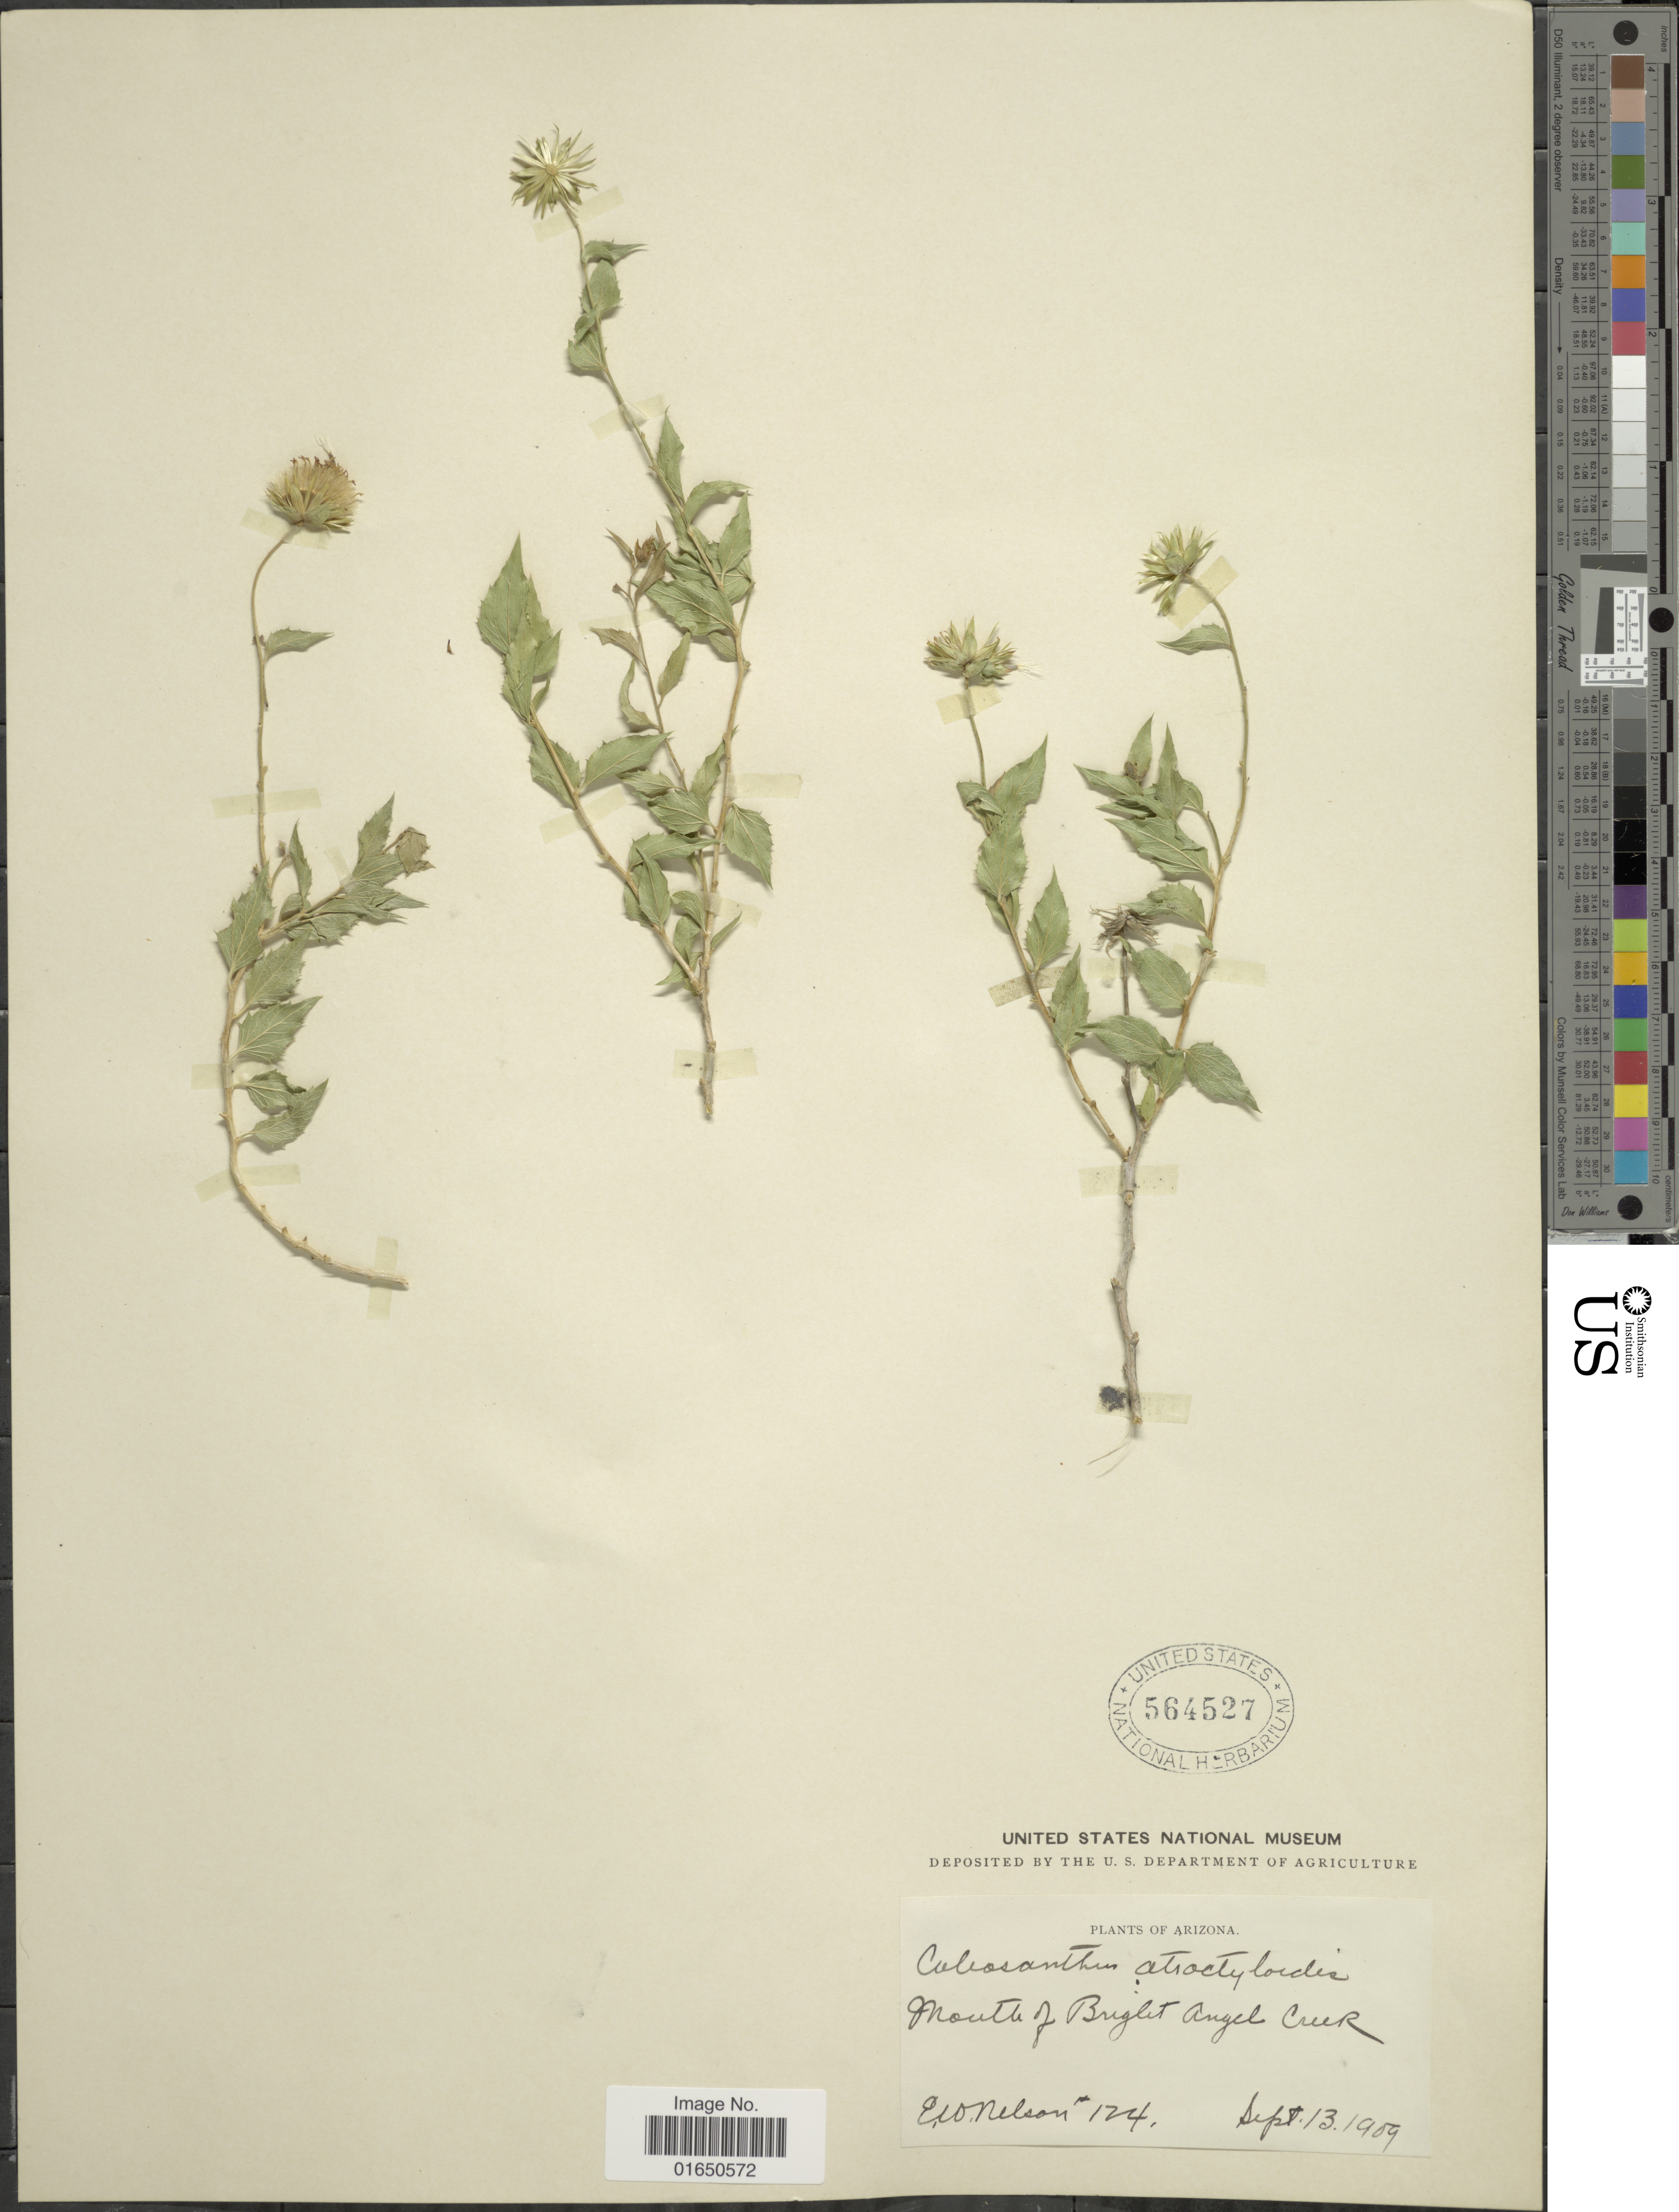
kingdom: Plantae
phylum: Tracheophyta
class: Magnoliopsida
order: Asterales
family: Asteraceae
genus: Brickellia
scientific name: Brickellia atractyloides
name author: A. Gray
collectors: E. W. Nelson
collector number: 124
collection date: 1909-09-13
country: United States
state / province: Arizona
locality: Mouth of Bridget Angel Creek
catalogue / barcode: US 564527